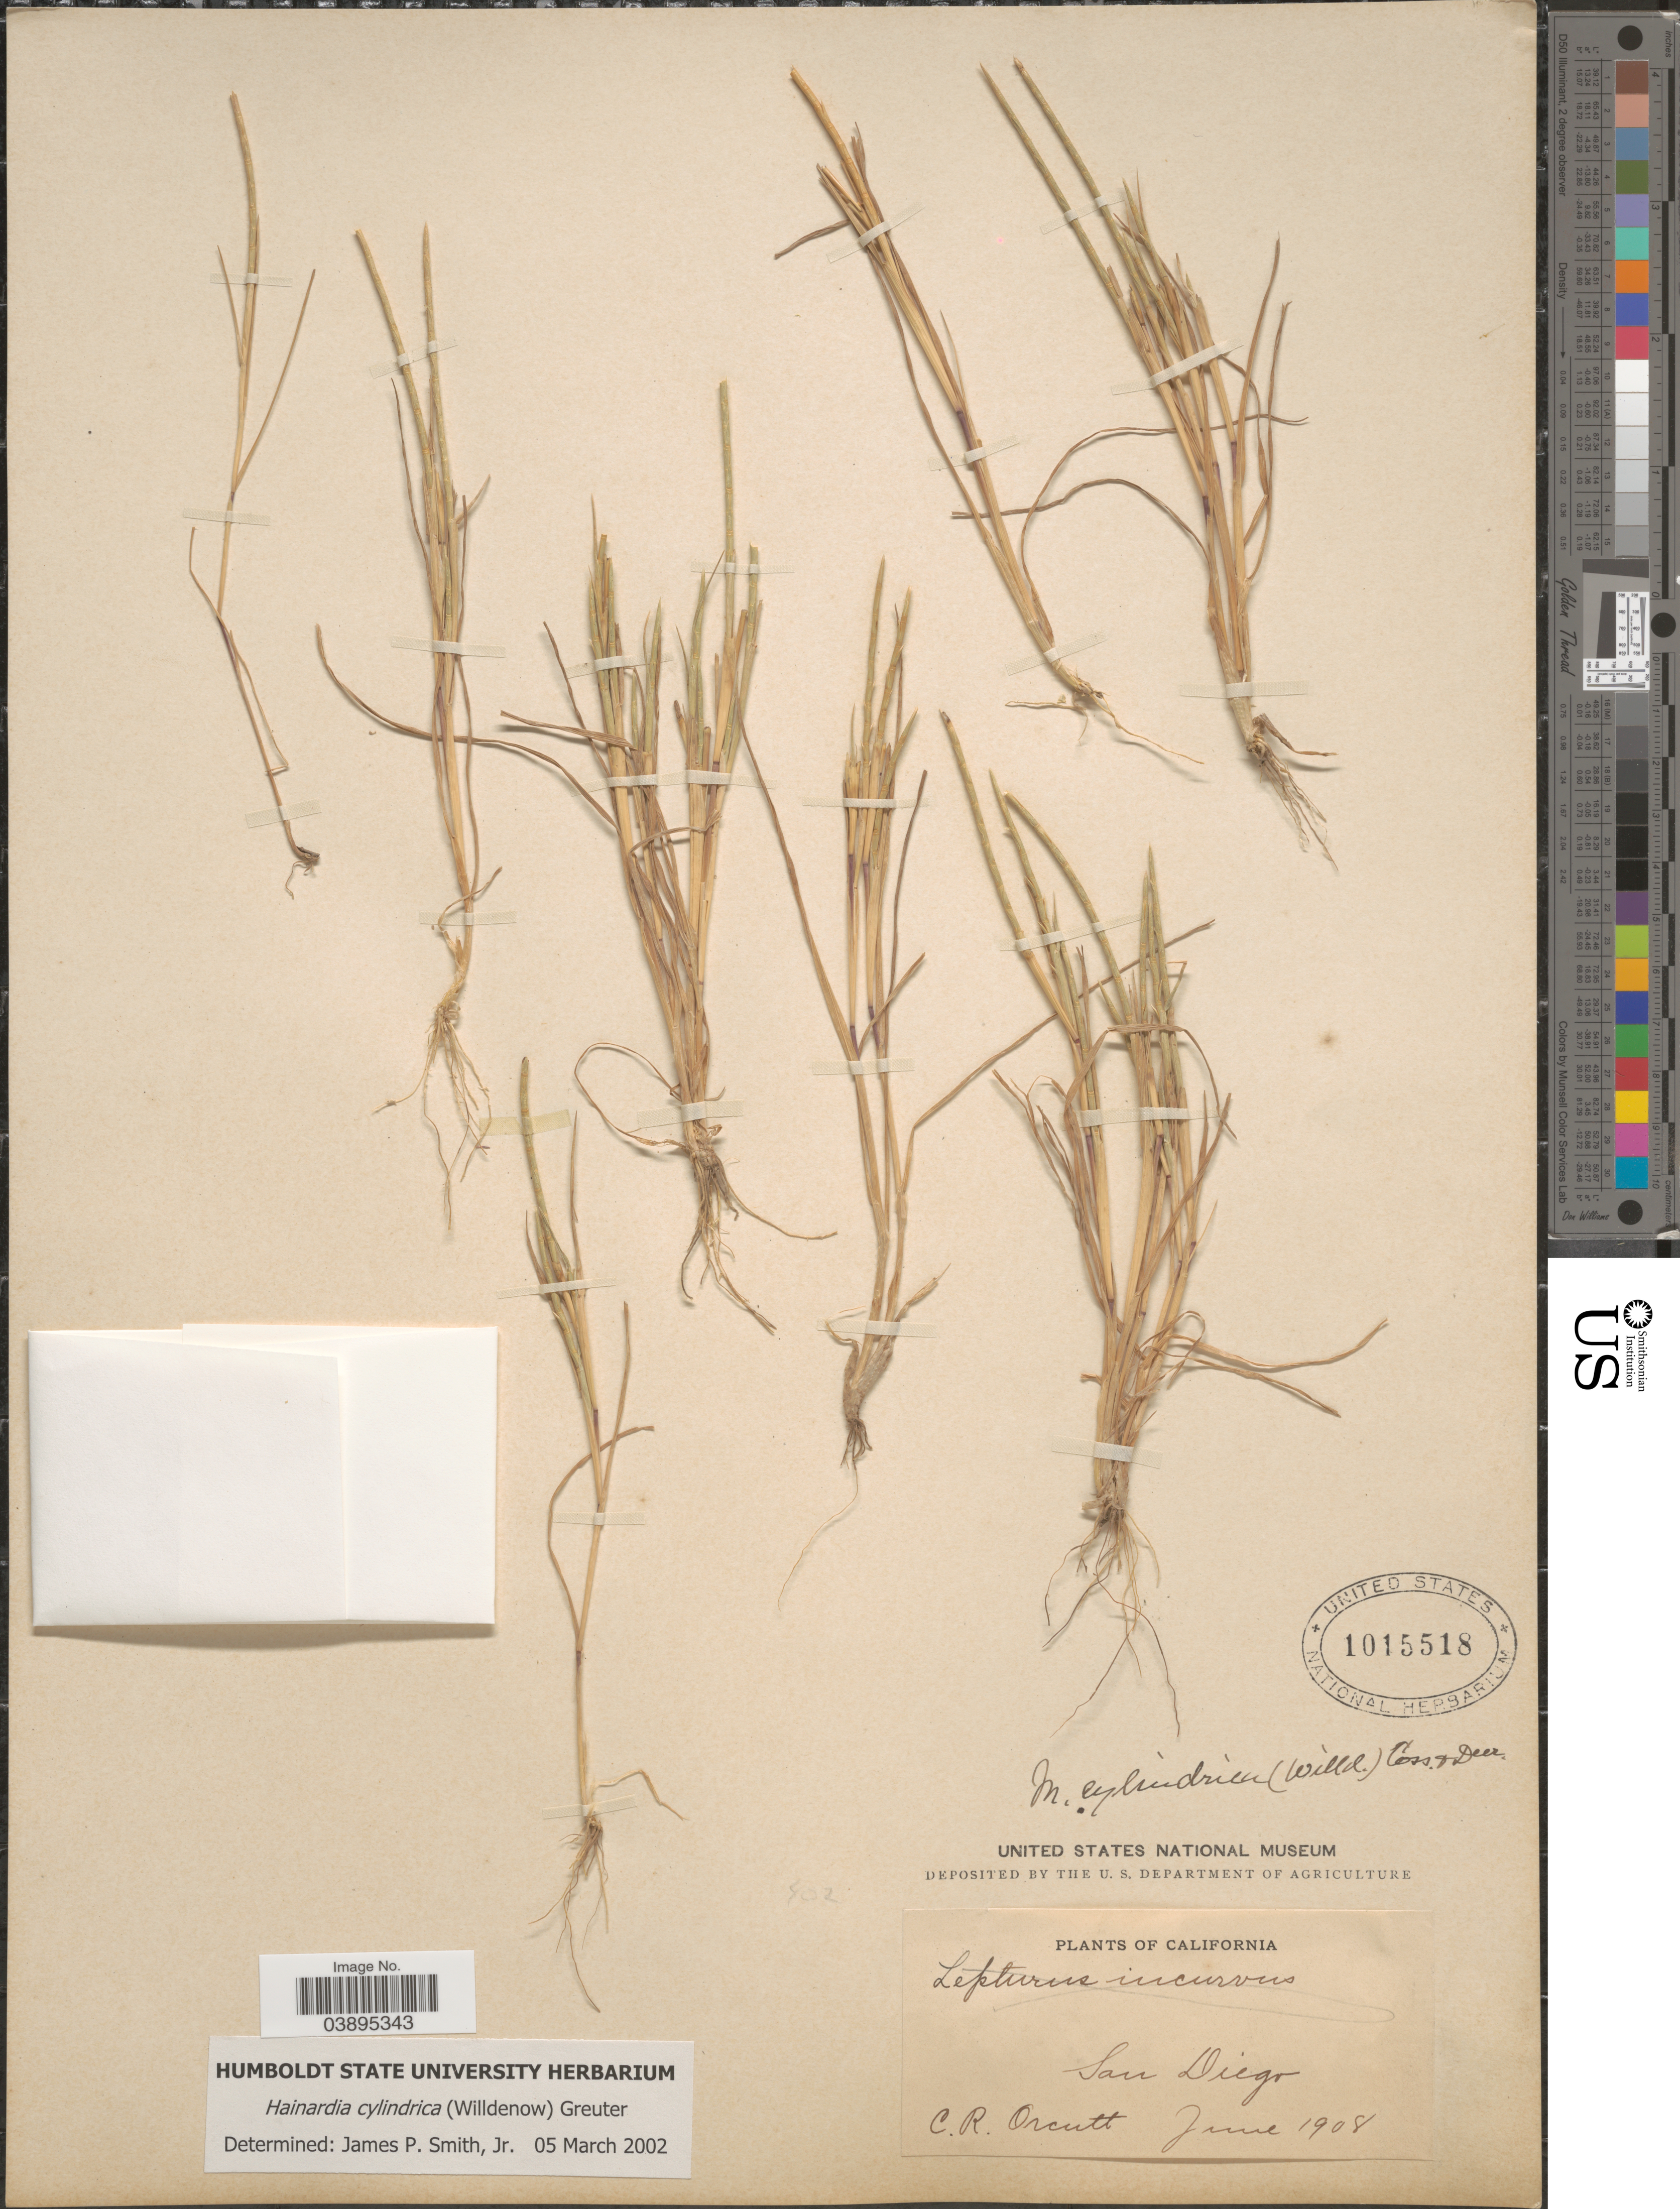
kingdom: Plantae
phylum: Tracheophyta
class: Liliopsida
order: Poales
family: Poaceae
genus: Hainardia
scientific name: Hainardia cylindrica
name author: (Willd.) Greuter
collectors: C. R. Orcutt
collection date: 1908-06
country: United States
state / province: California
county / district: San Diego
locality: San Diego.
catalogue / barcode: US 1015518